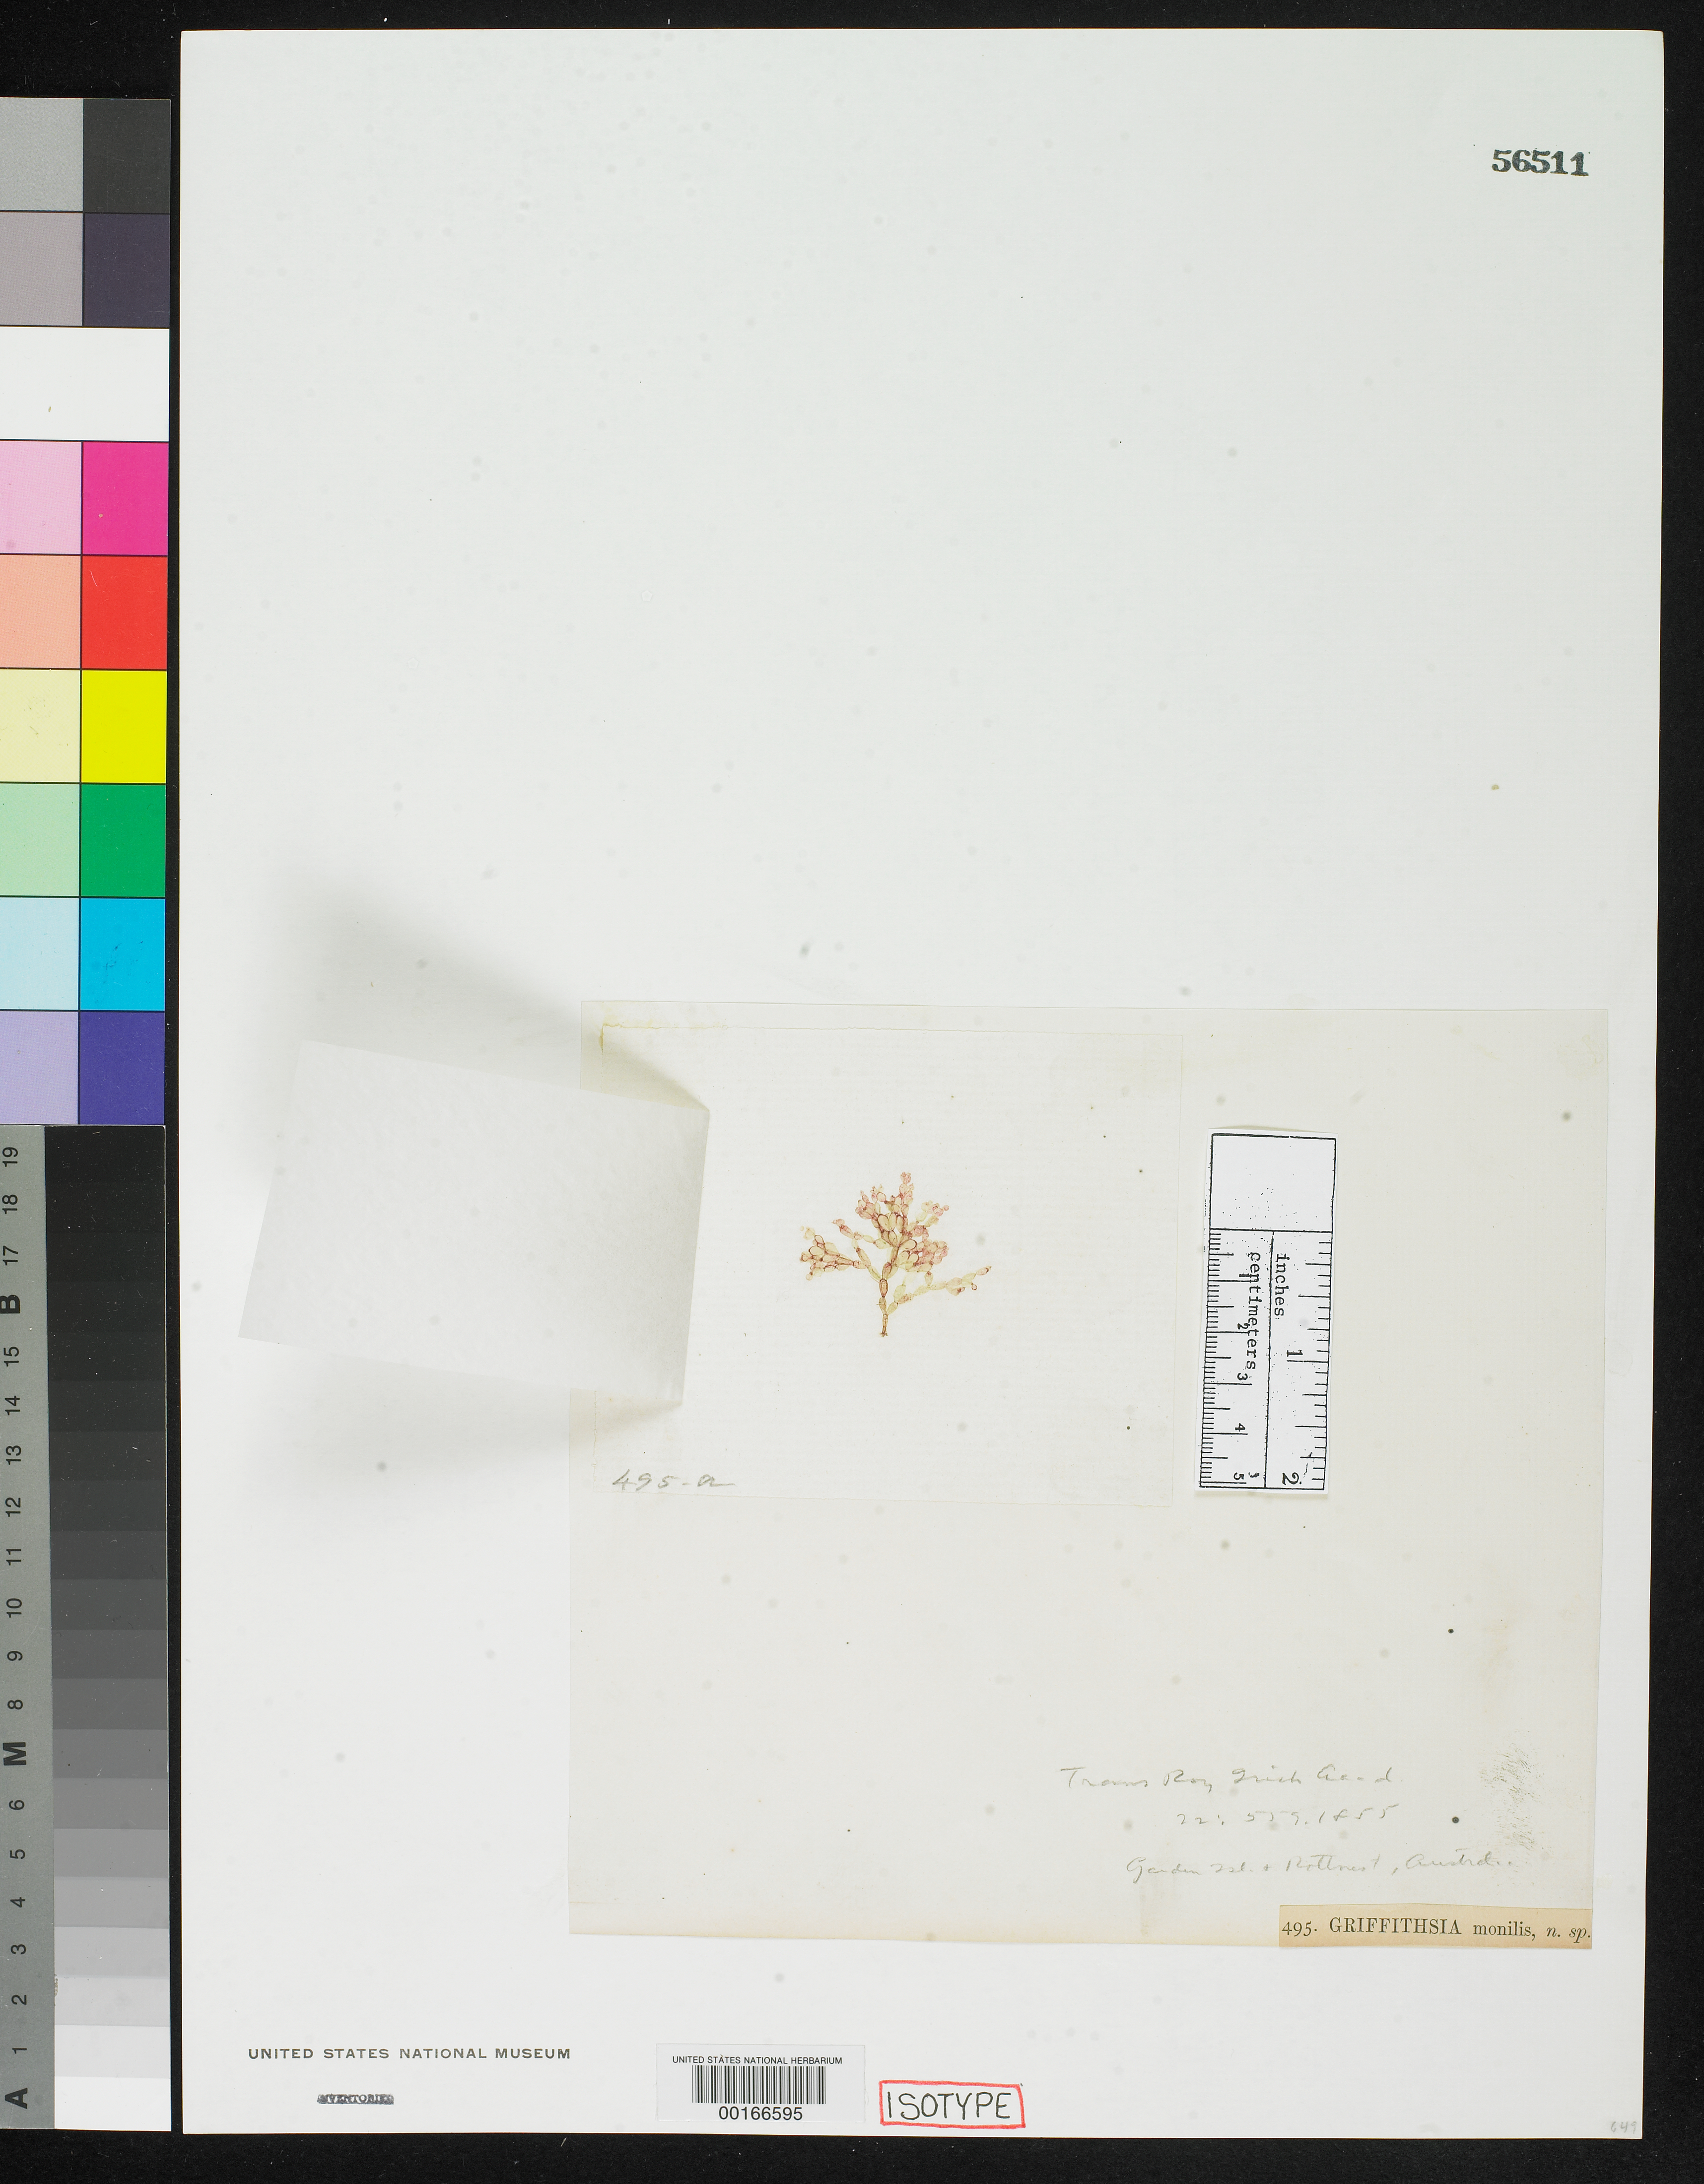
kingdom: Plantae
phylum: Rhodophyta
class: Florideophyceae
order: Ceramiales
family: Wrangeliaceae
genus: Griffithsia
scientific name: Griffithsia monilis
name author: Harv.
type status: Isotype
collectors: W. Harvey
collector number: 495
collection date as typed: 1854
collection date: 1854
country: Australia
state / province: Western Australia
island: Garden Island and Rottnest Island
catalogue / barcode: US 56511